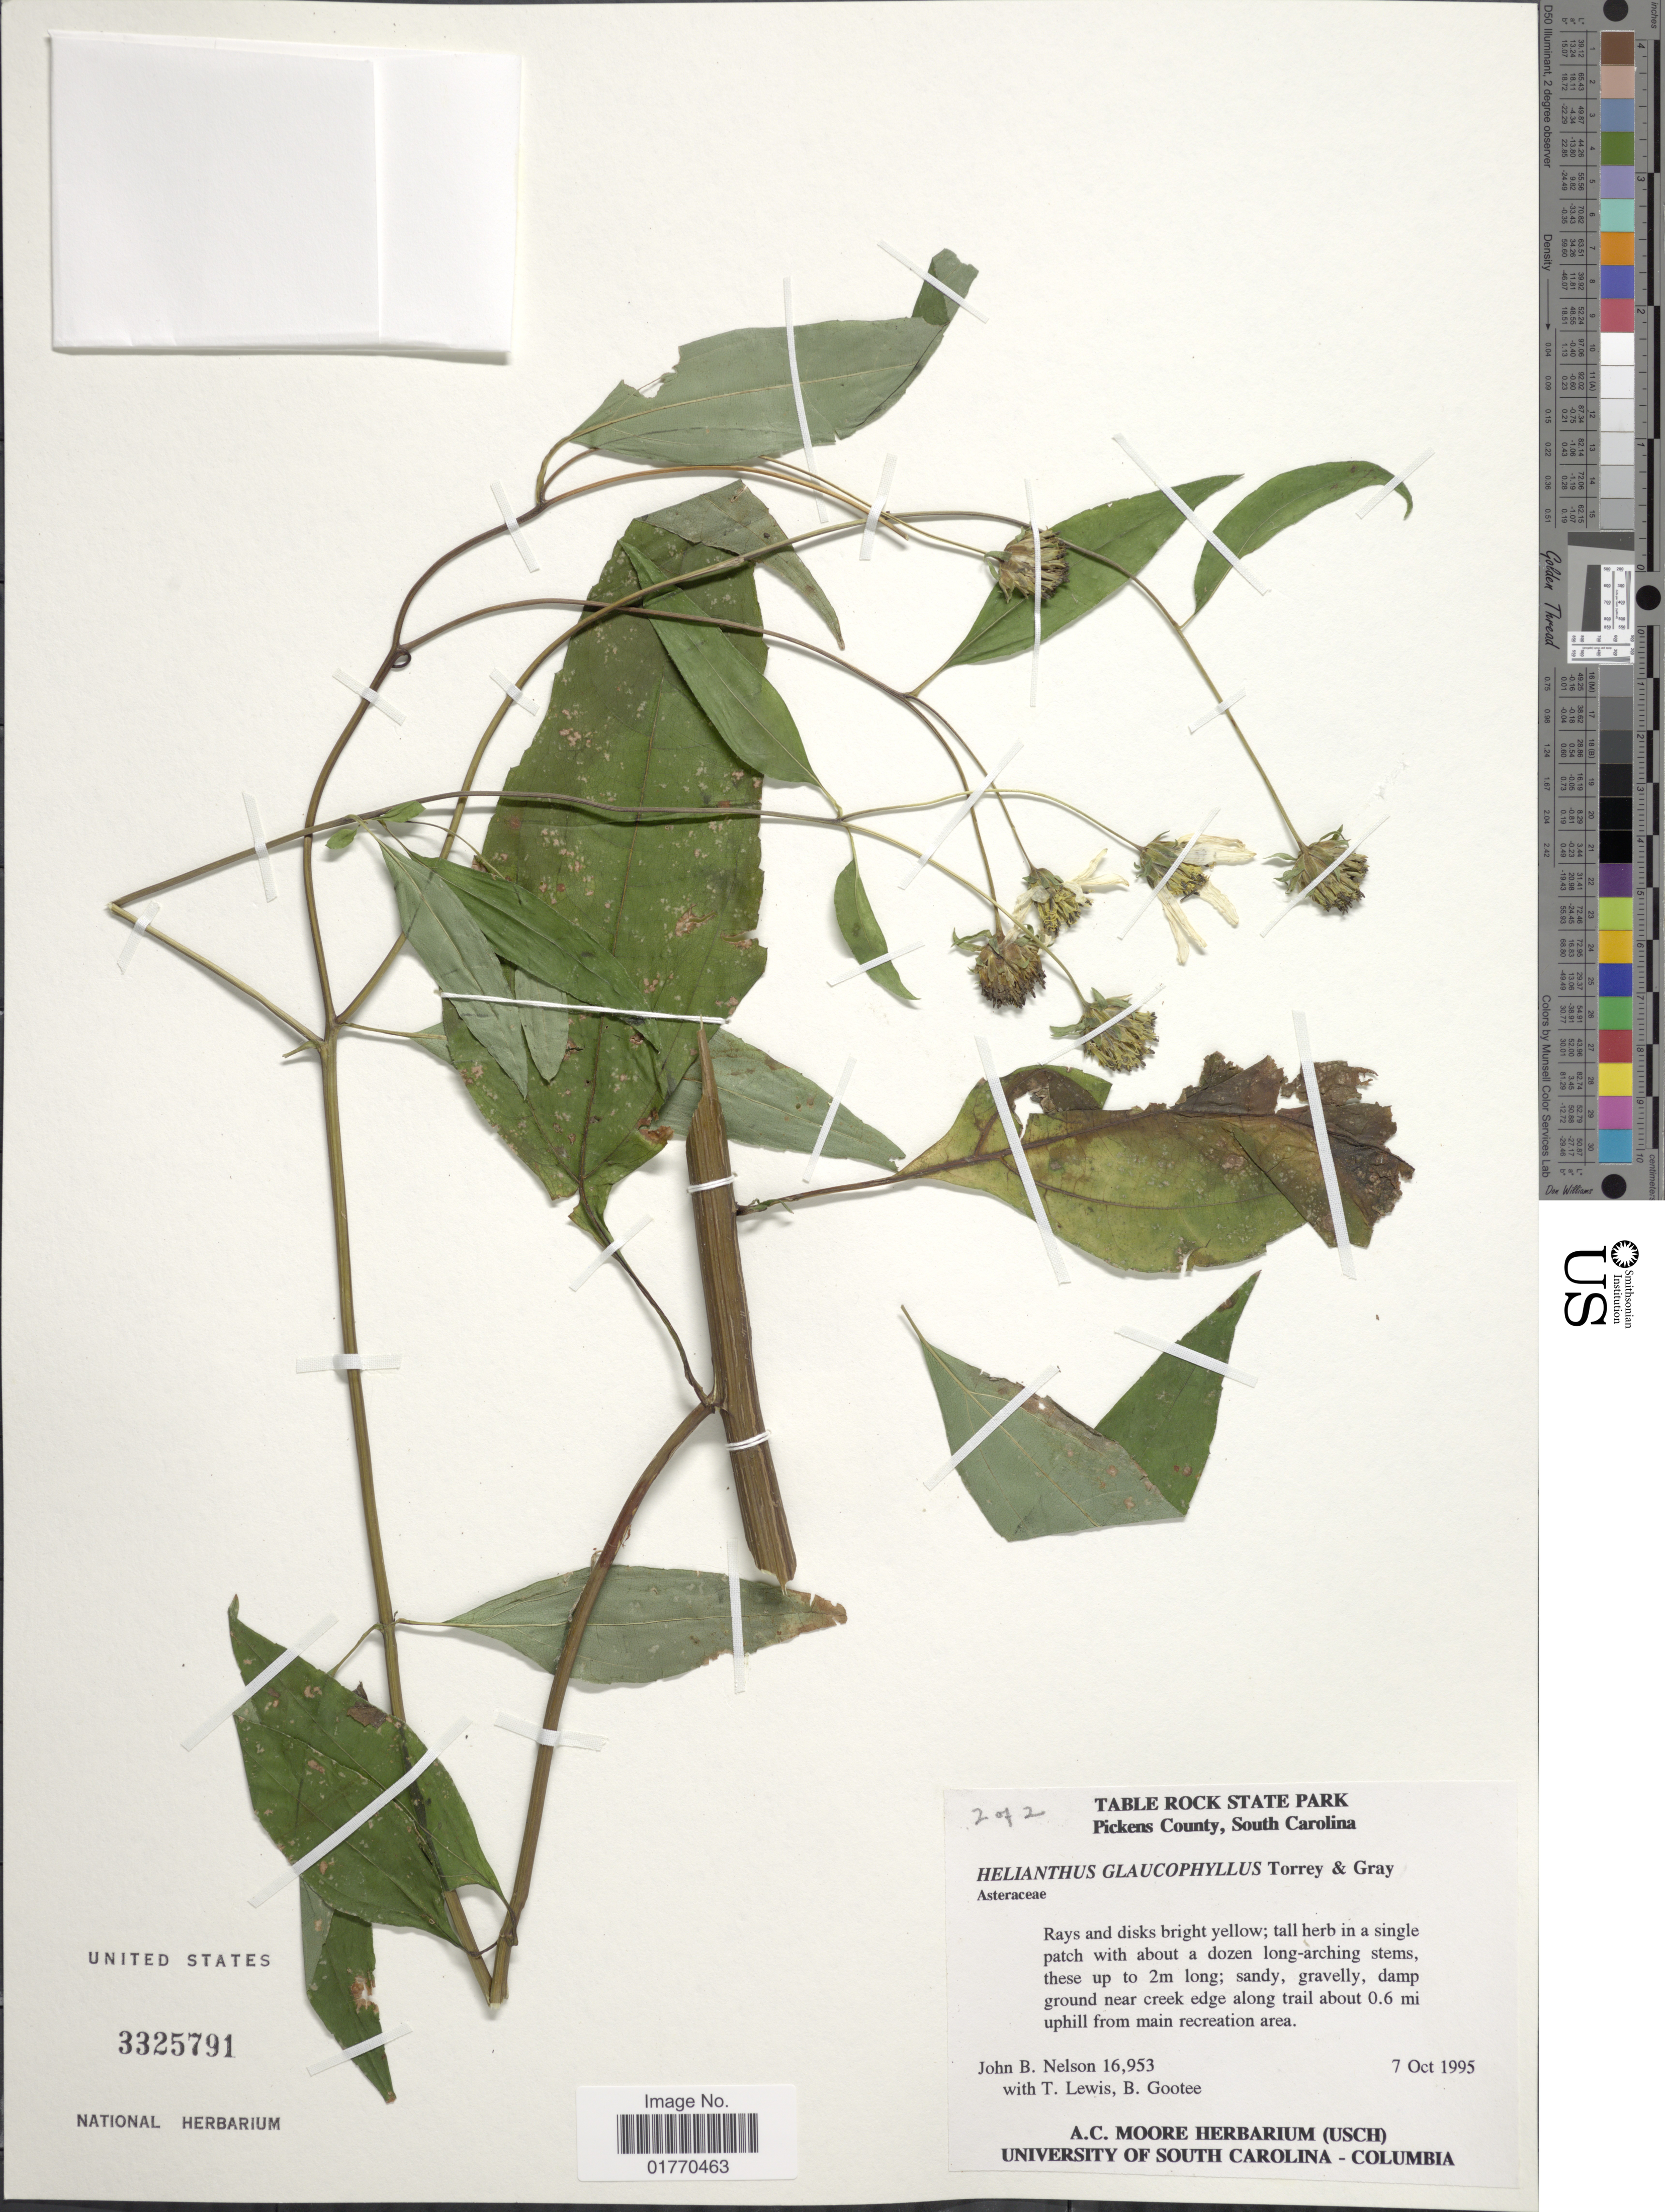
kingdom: Plantae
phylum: Tracheophyta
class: Magnoliopsida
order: Asterales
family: Asteraceae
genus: Helianthus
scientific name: Helianthus glaucophyllus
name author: Torr. & A. Gray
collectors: J. B. Nelson, T. Lewis & B. Gootee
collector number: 16953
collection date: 1995-10-07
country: United States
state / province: South Carolina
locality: Table Rock State Park, Pickens County, South Carolina, damp ground near reek along trail about 0.6 mi. uphill from main recreation area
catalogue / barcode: US 3325791